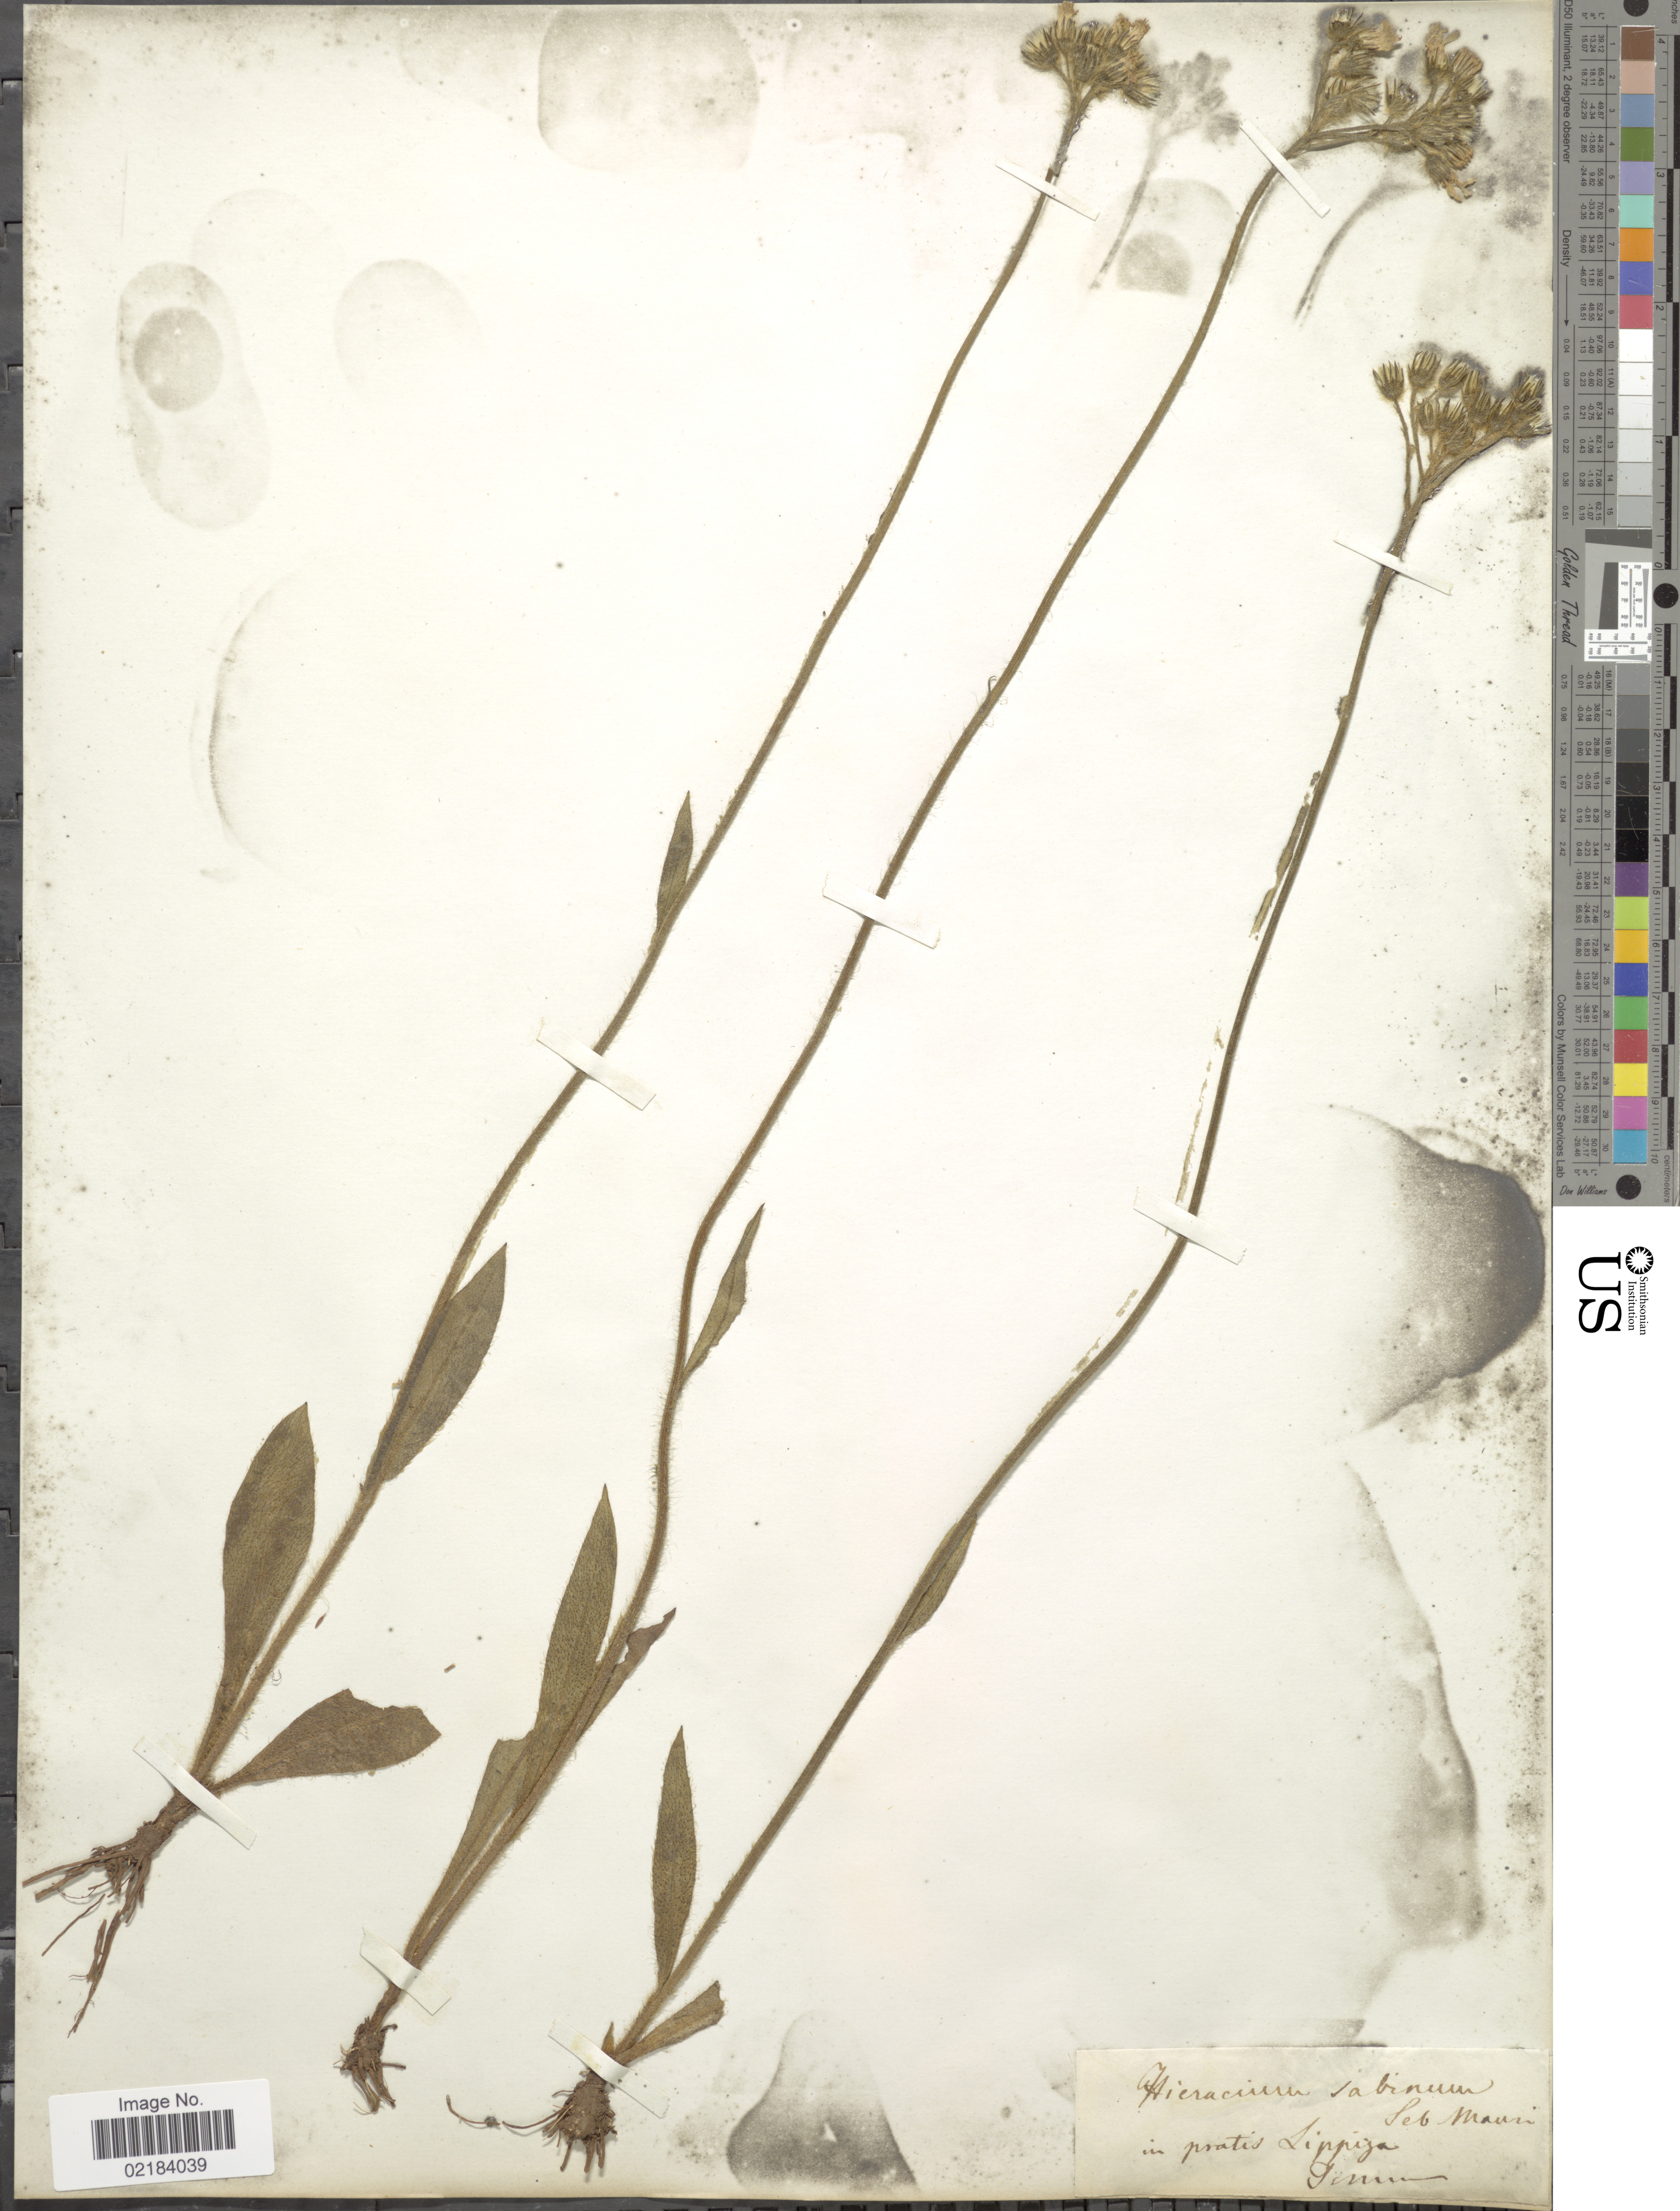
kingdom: Plantae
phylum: Tracheophyta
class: Magnoliopsida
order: Asterales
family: Asteraceae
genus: Hieracium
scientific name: Hieracium sabinum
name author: Sebast.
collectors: Tomur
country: Slovenia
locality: In pratis Lippiza